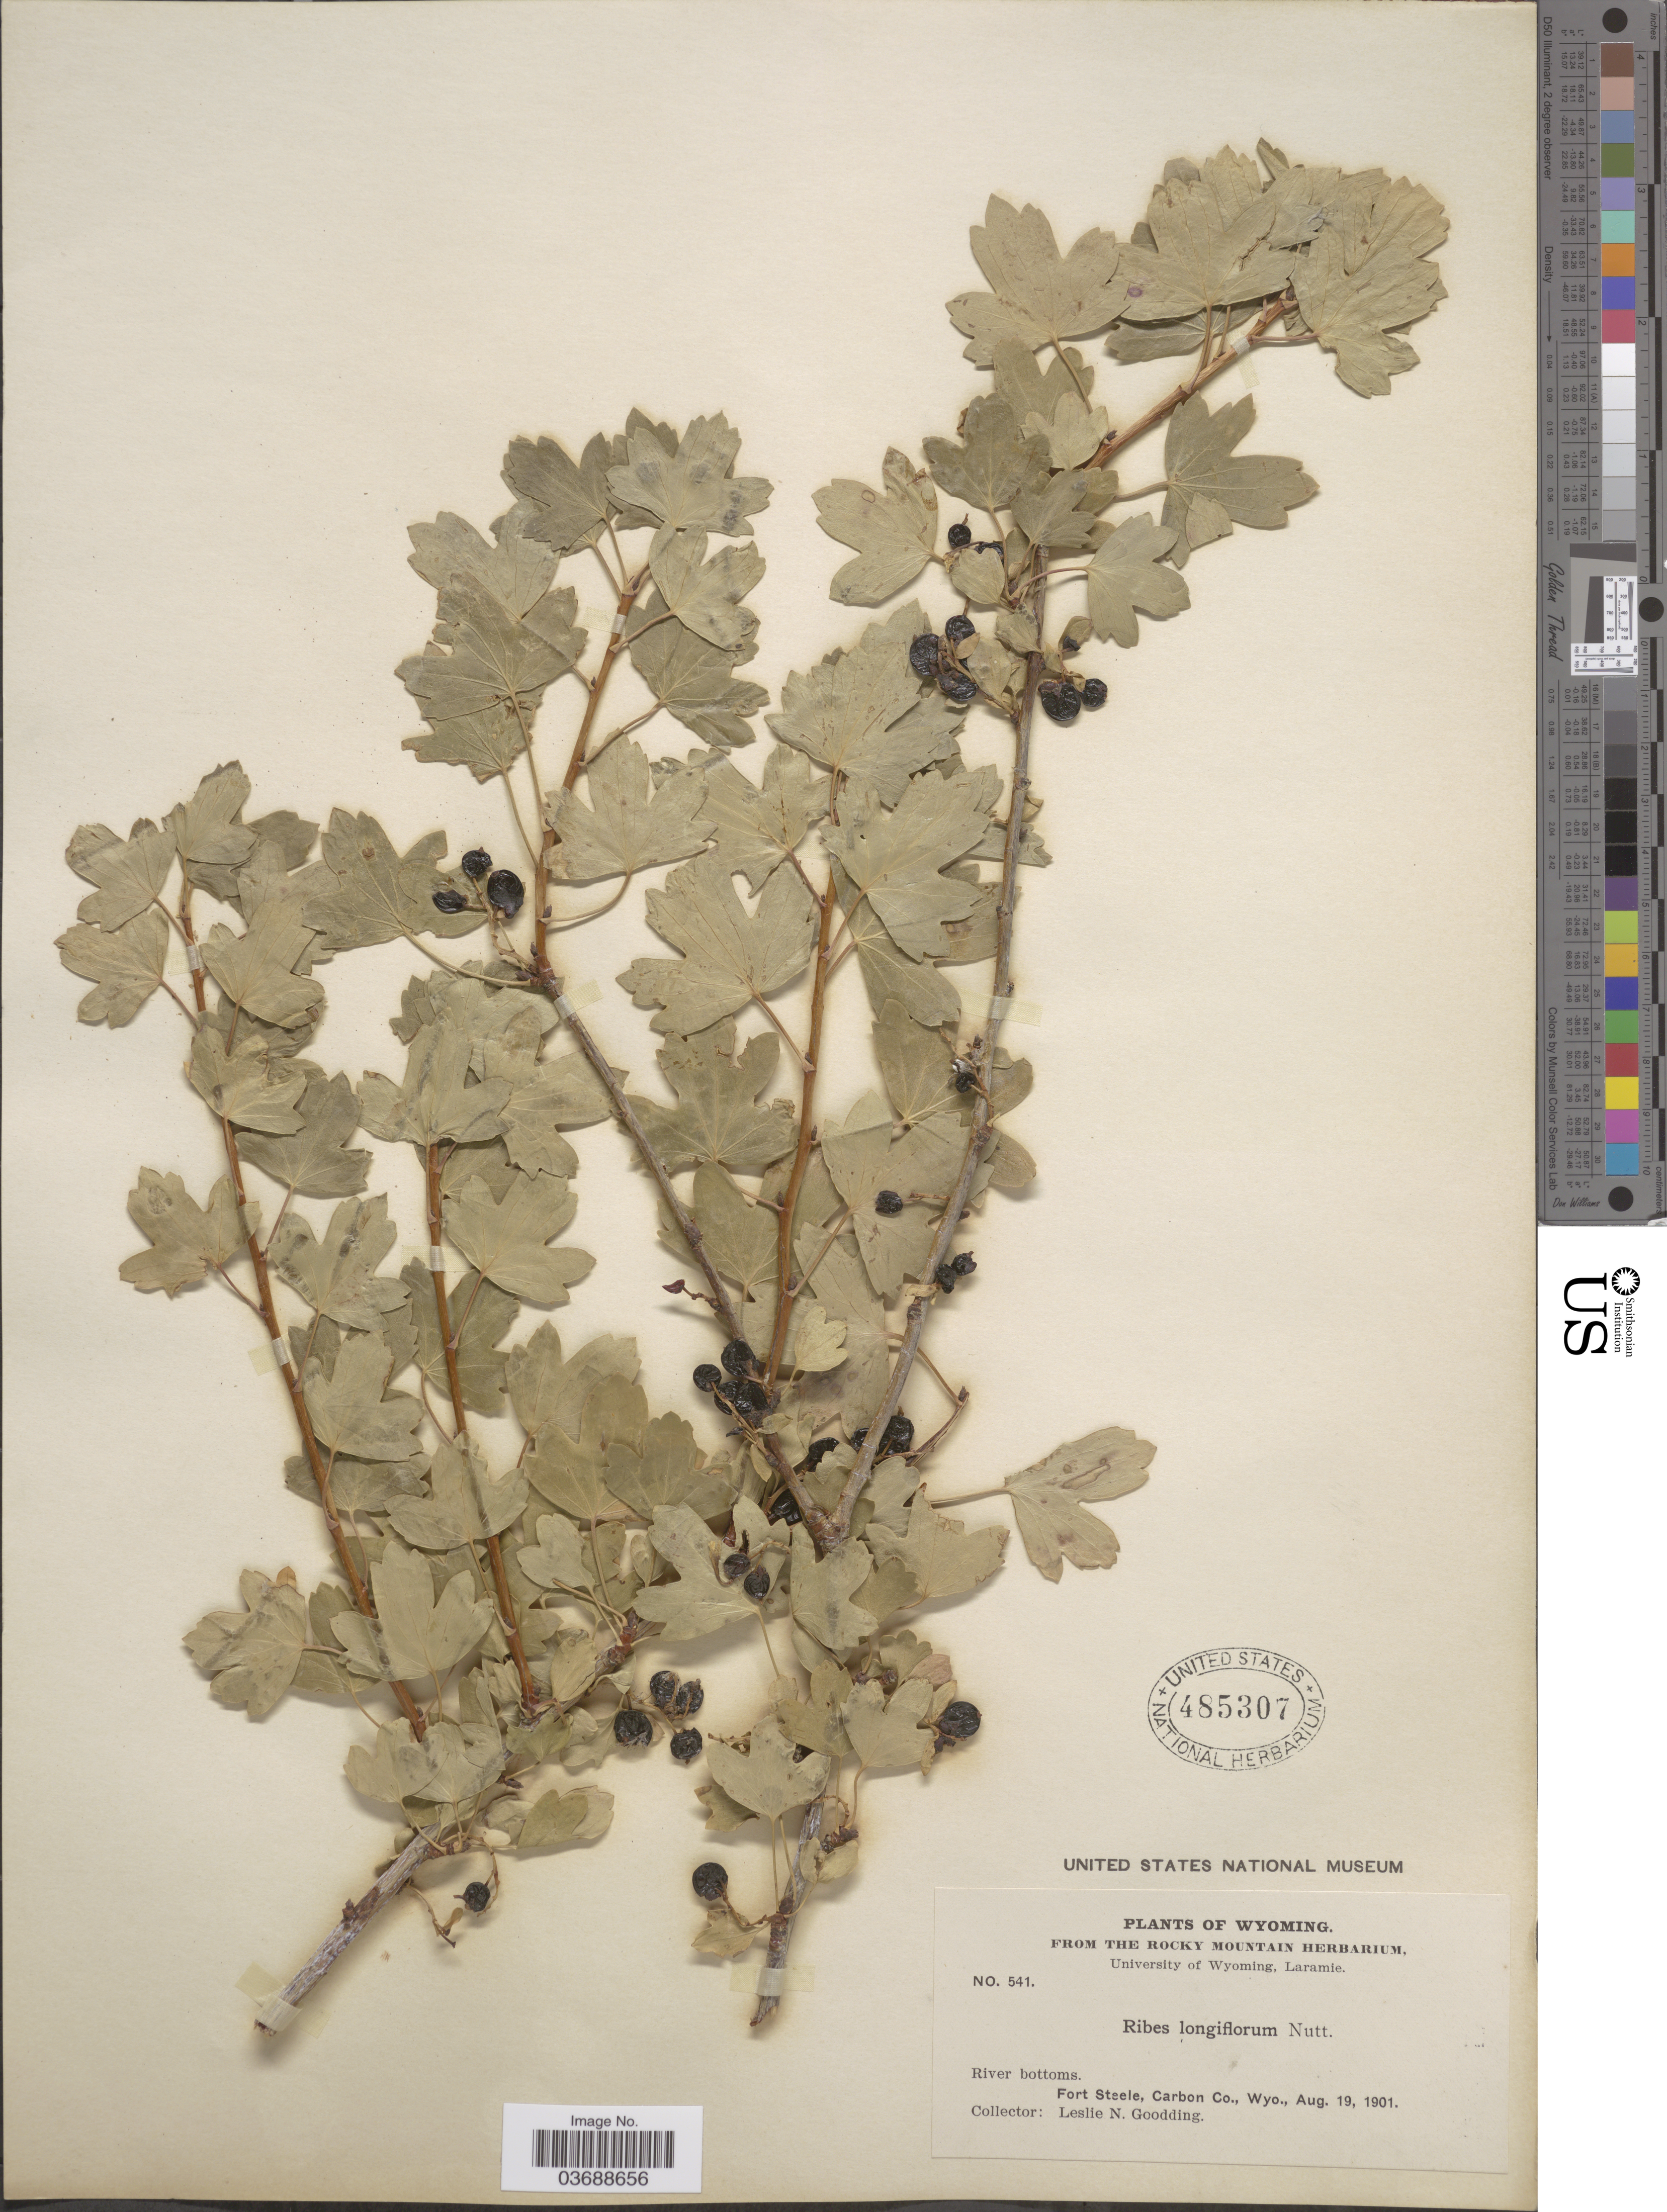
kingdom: Plantae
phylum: Tracheophyta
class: Magnoliopsida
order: Saxifragales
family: Grossulariaceae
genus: Ribes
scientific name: Ribes odoratum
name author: H.L. Wendl.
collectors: L. N. Goodding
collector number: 541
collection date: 1901-08-19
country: United States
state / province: Wyoming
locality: Fort Steele, Carbon Co.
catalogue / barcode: US 485307